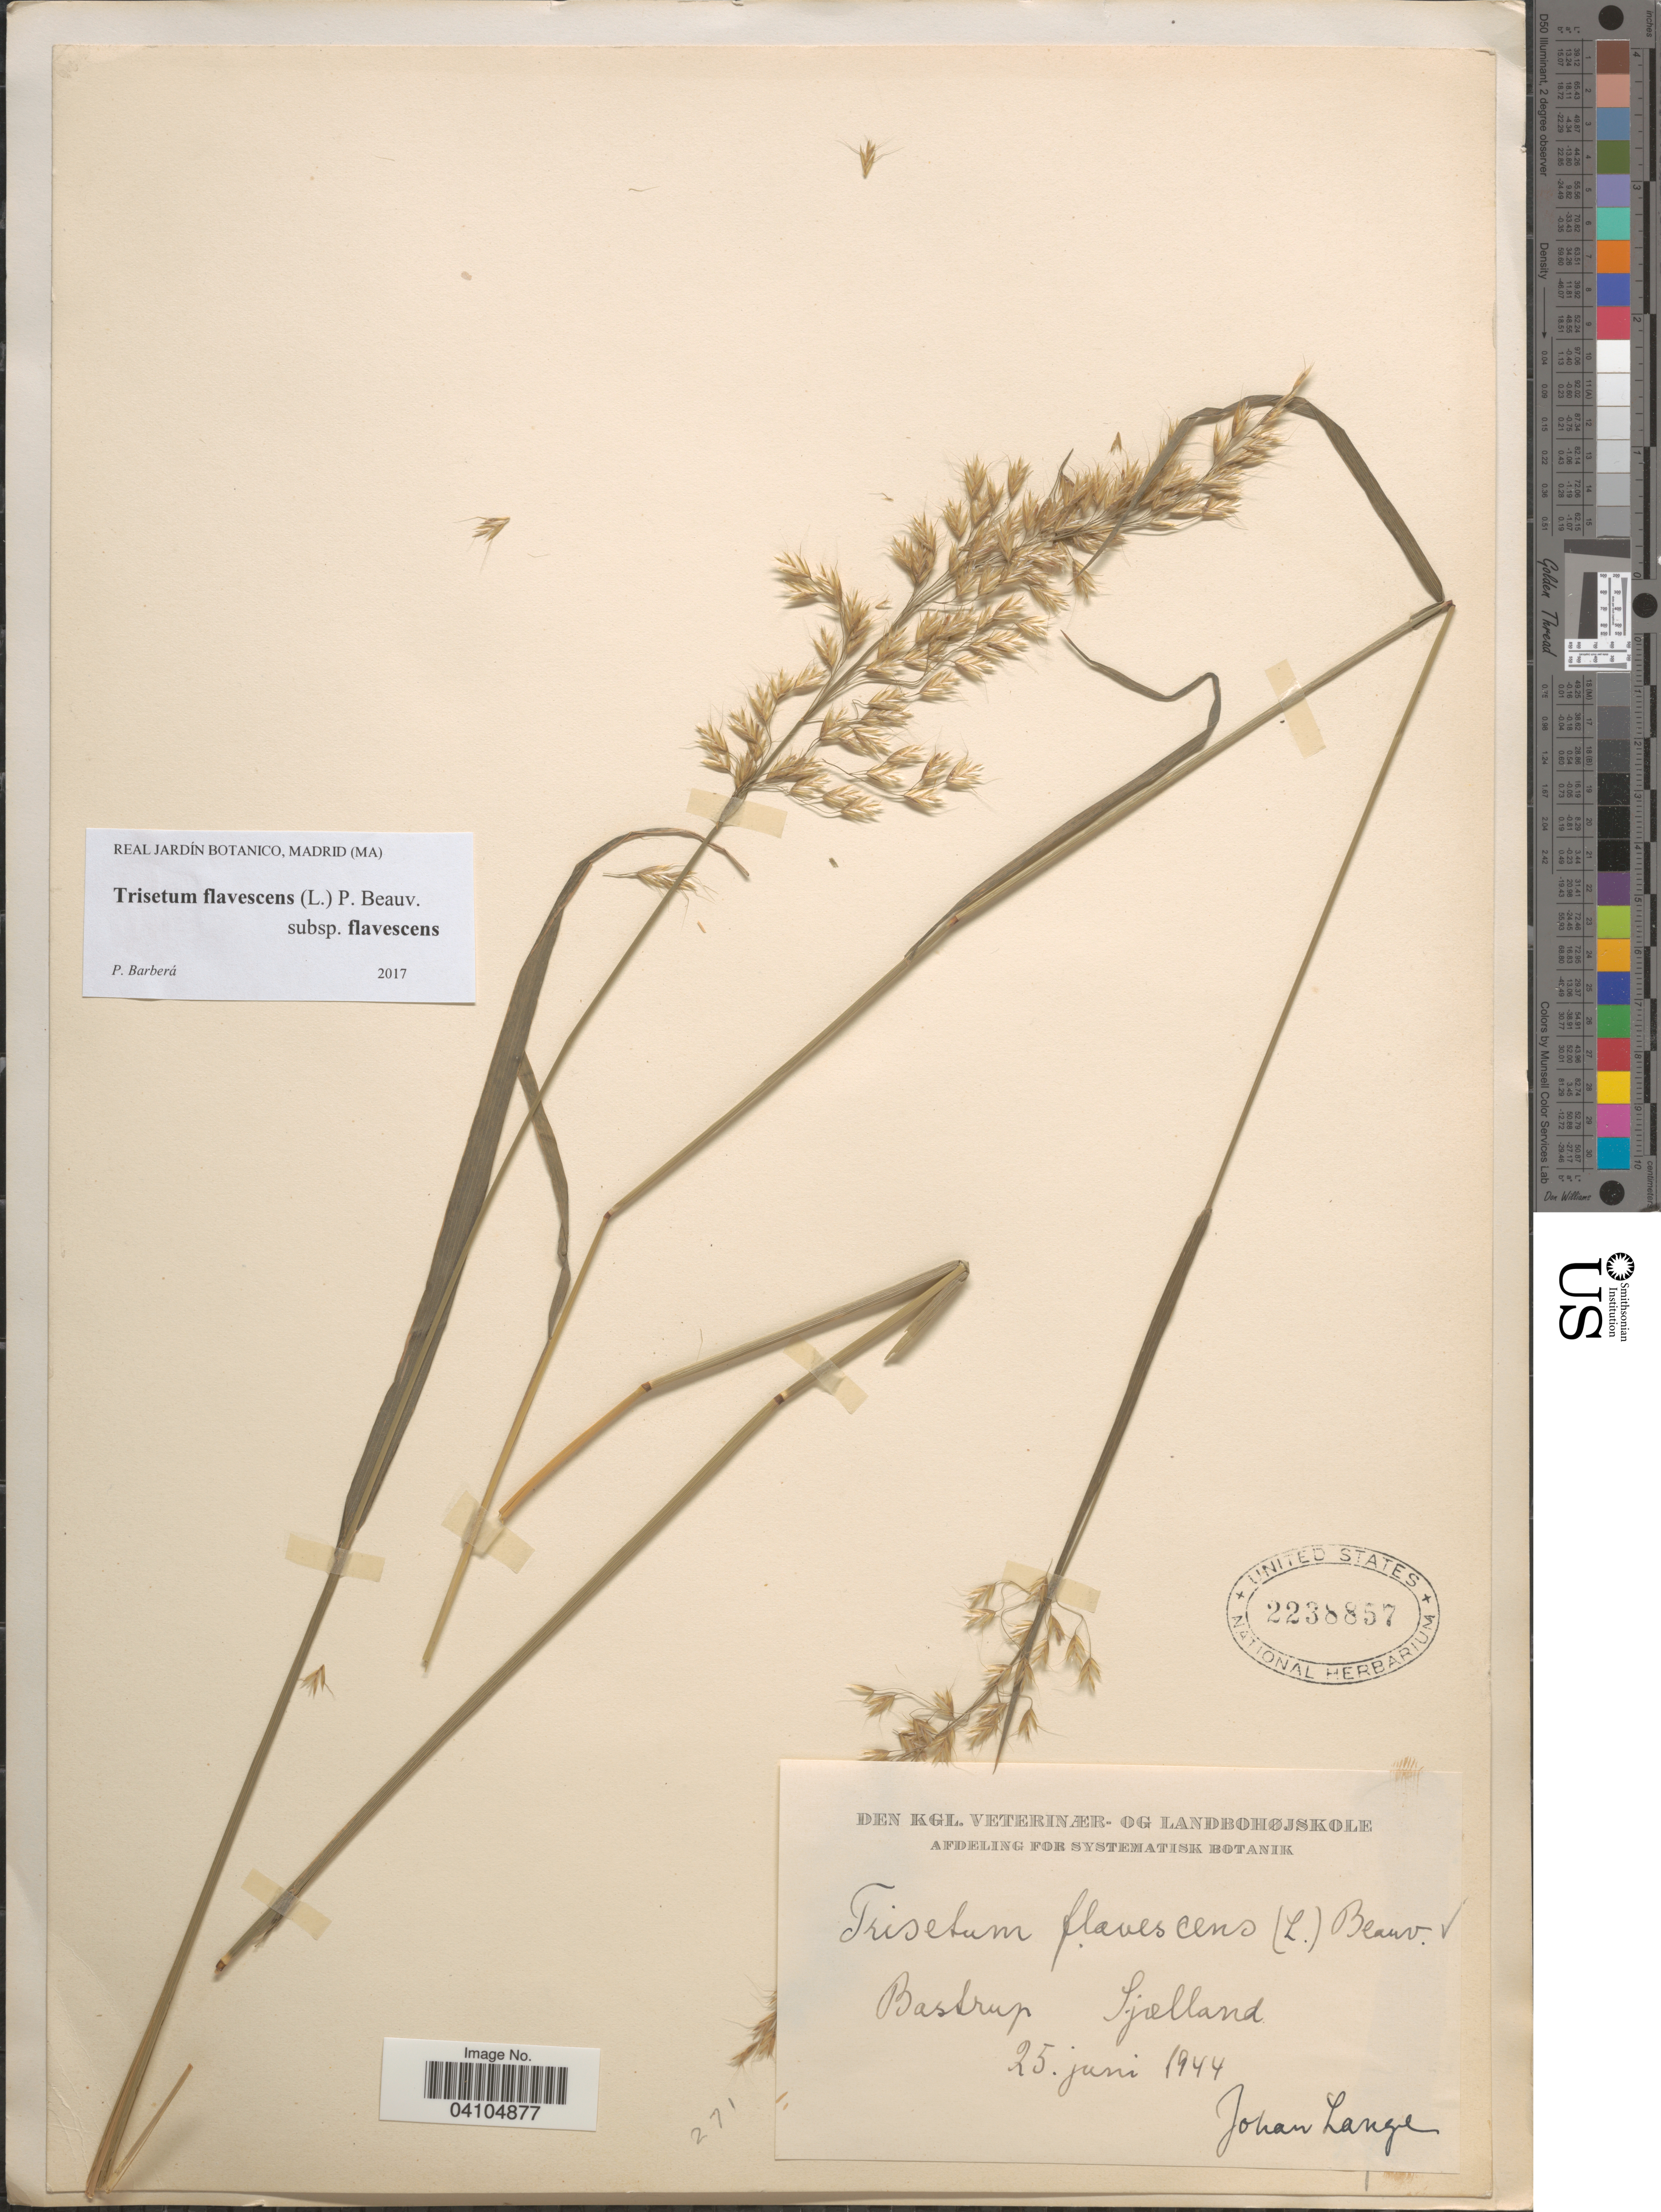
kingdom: Plantae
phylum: Tracheophyta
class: Liliopsida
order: Poales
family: Poaceae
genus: Trisetum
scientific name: Trisetum flavescens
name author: (L.) P. Beauv.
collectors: J. M. C. Lange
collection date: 1944-06-25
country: Denmark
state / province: Sjæland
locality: Bastrup Sjælland.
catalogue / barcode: US 2238857